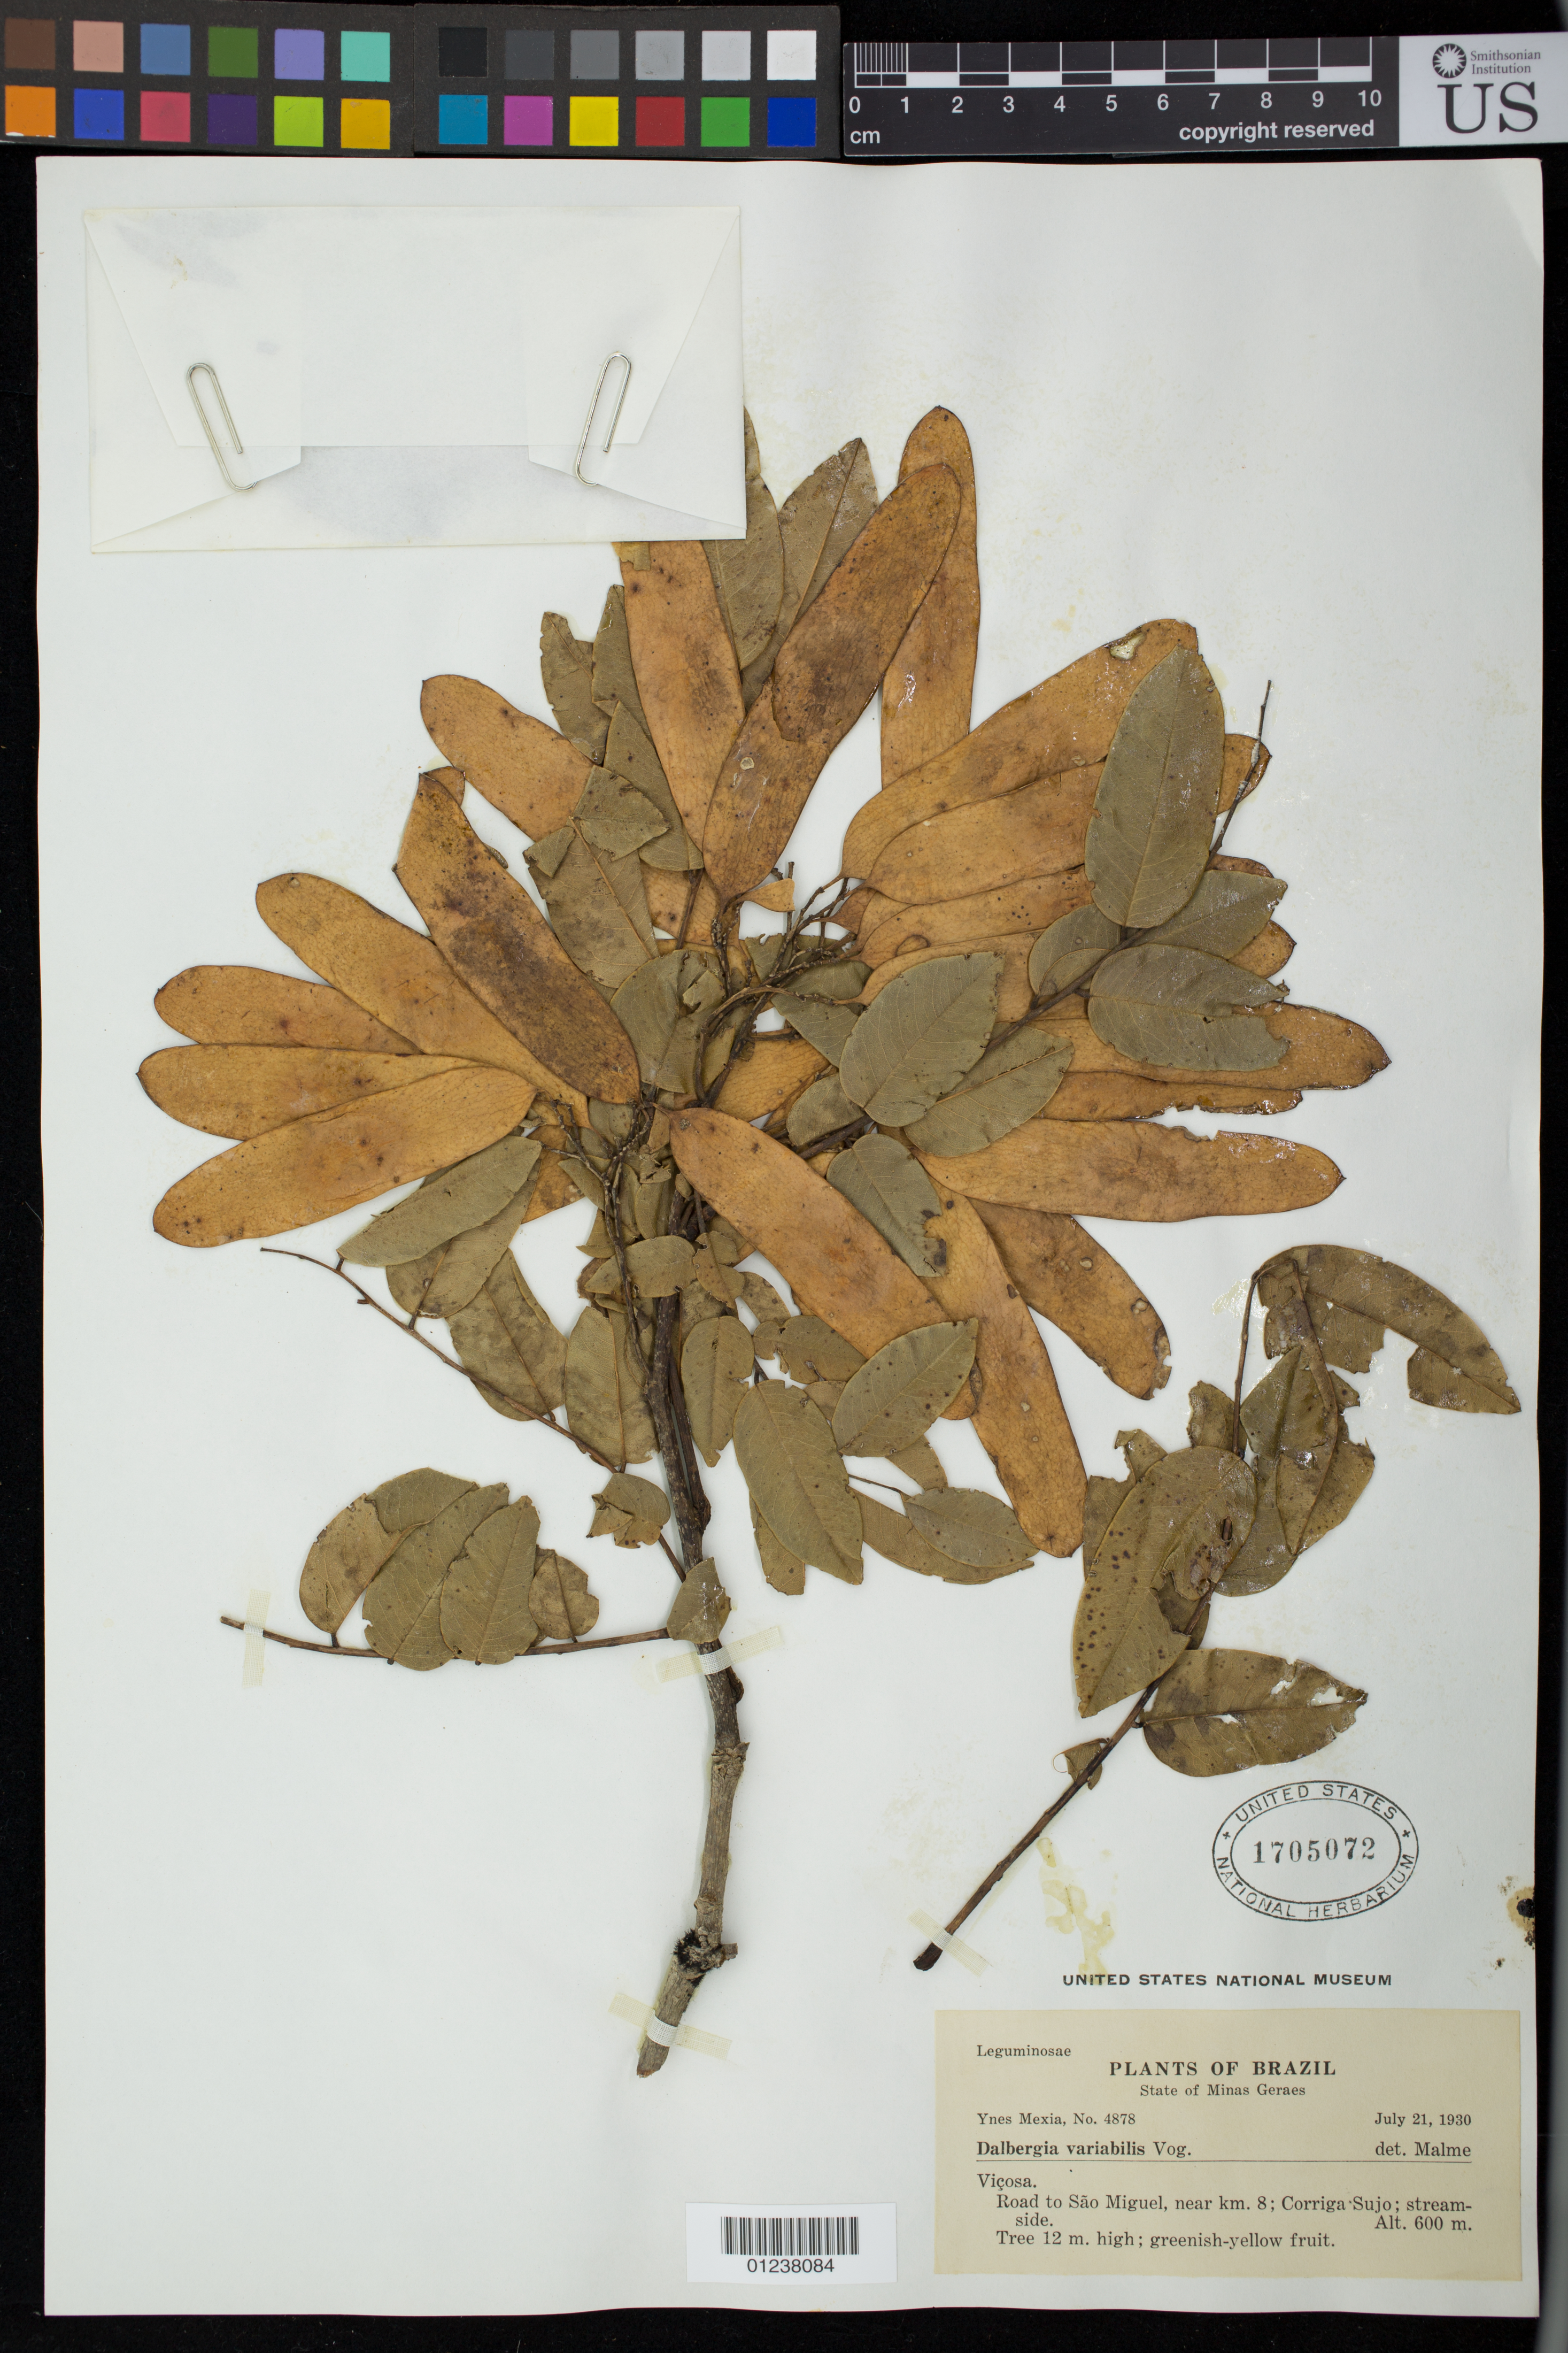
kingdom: Plantae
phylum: Tracheophyta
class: Magnoliopsida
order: Fabales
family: Fabaceae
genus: Dalbergia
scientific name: Dalbergia frutescens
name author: (Vell.) Britton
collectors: Y. Mexia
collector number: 4878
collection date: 1930-07-21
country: Brazil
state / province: Minas Gerais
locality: Vicosa. Road to Sao Miguel, near km. 8; Corriga Sujo.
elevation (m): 600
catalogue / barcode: US 1705072